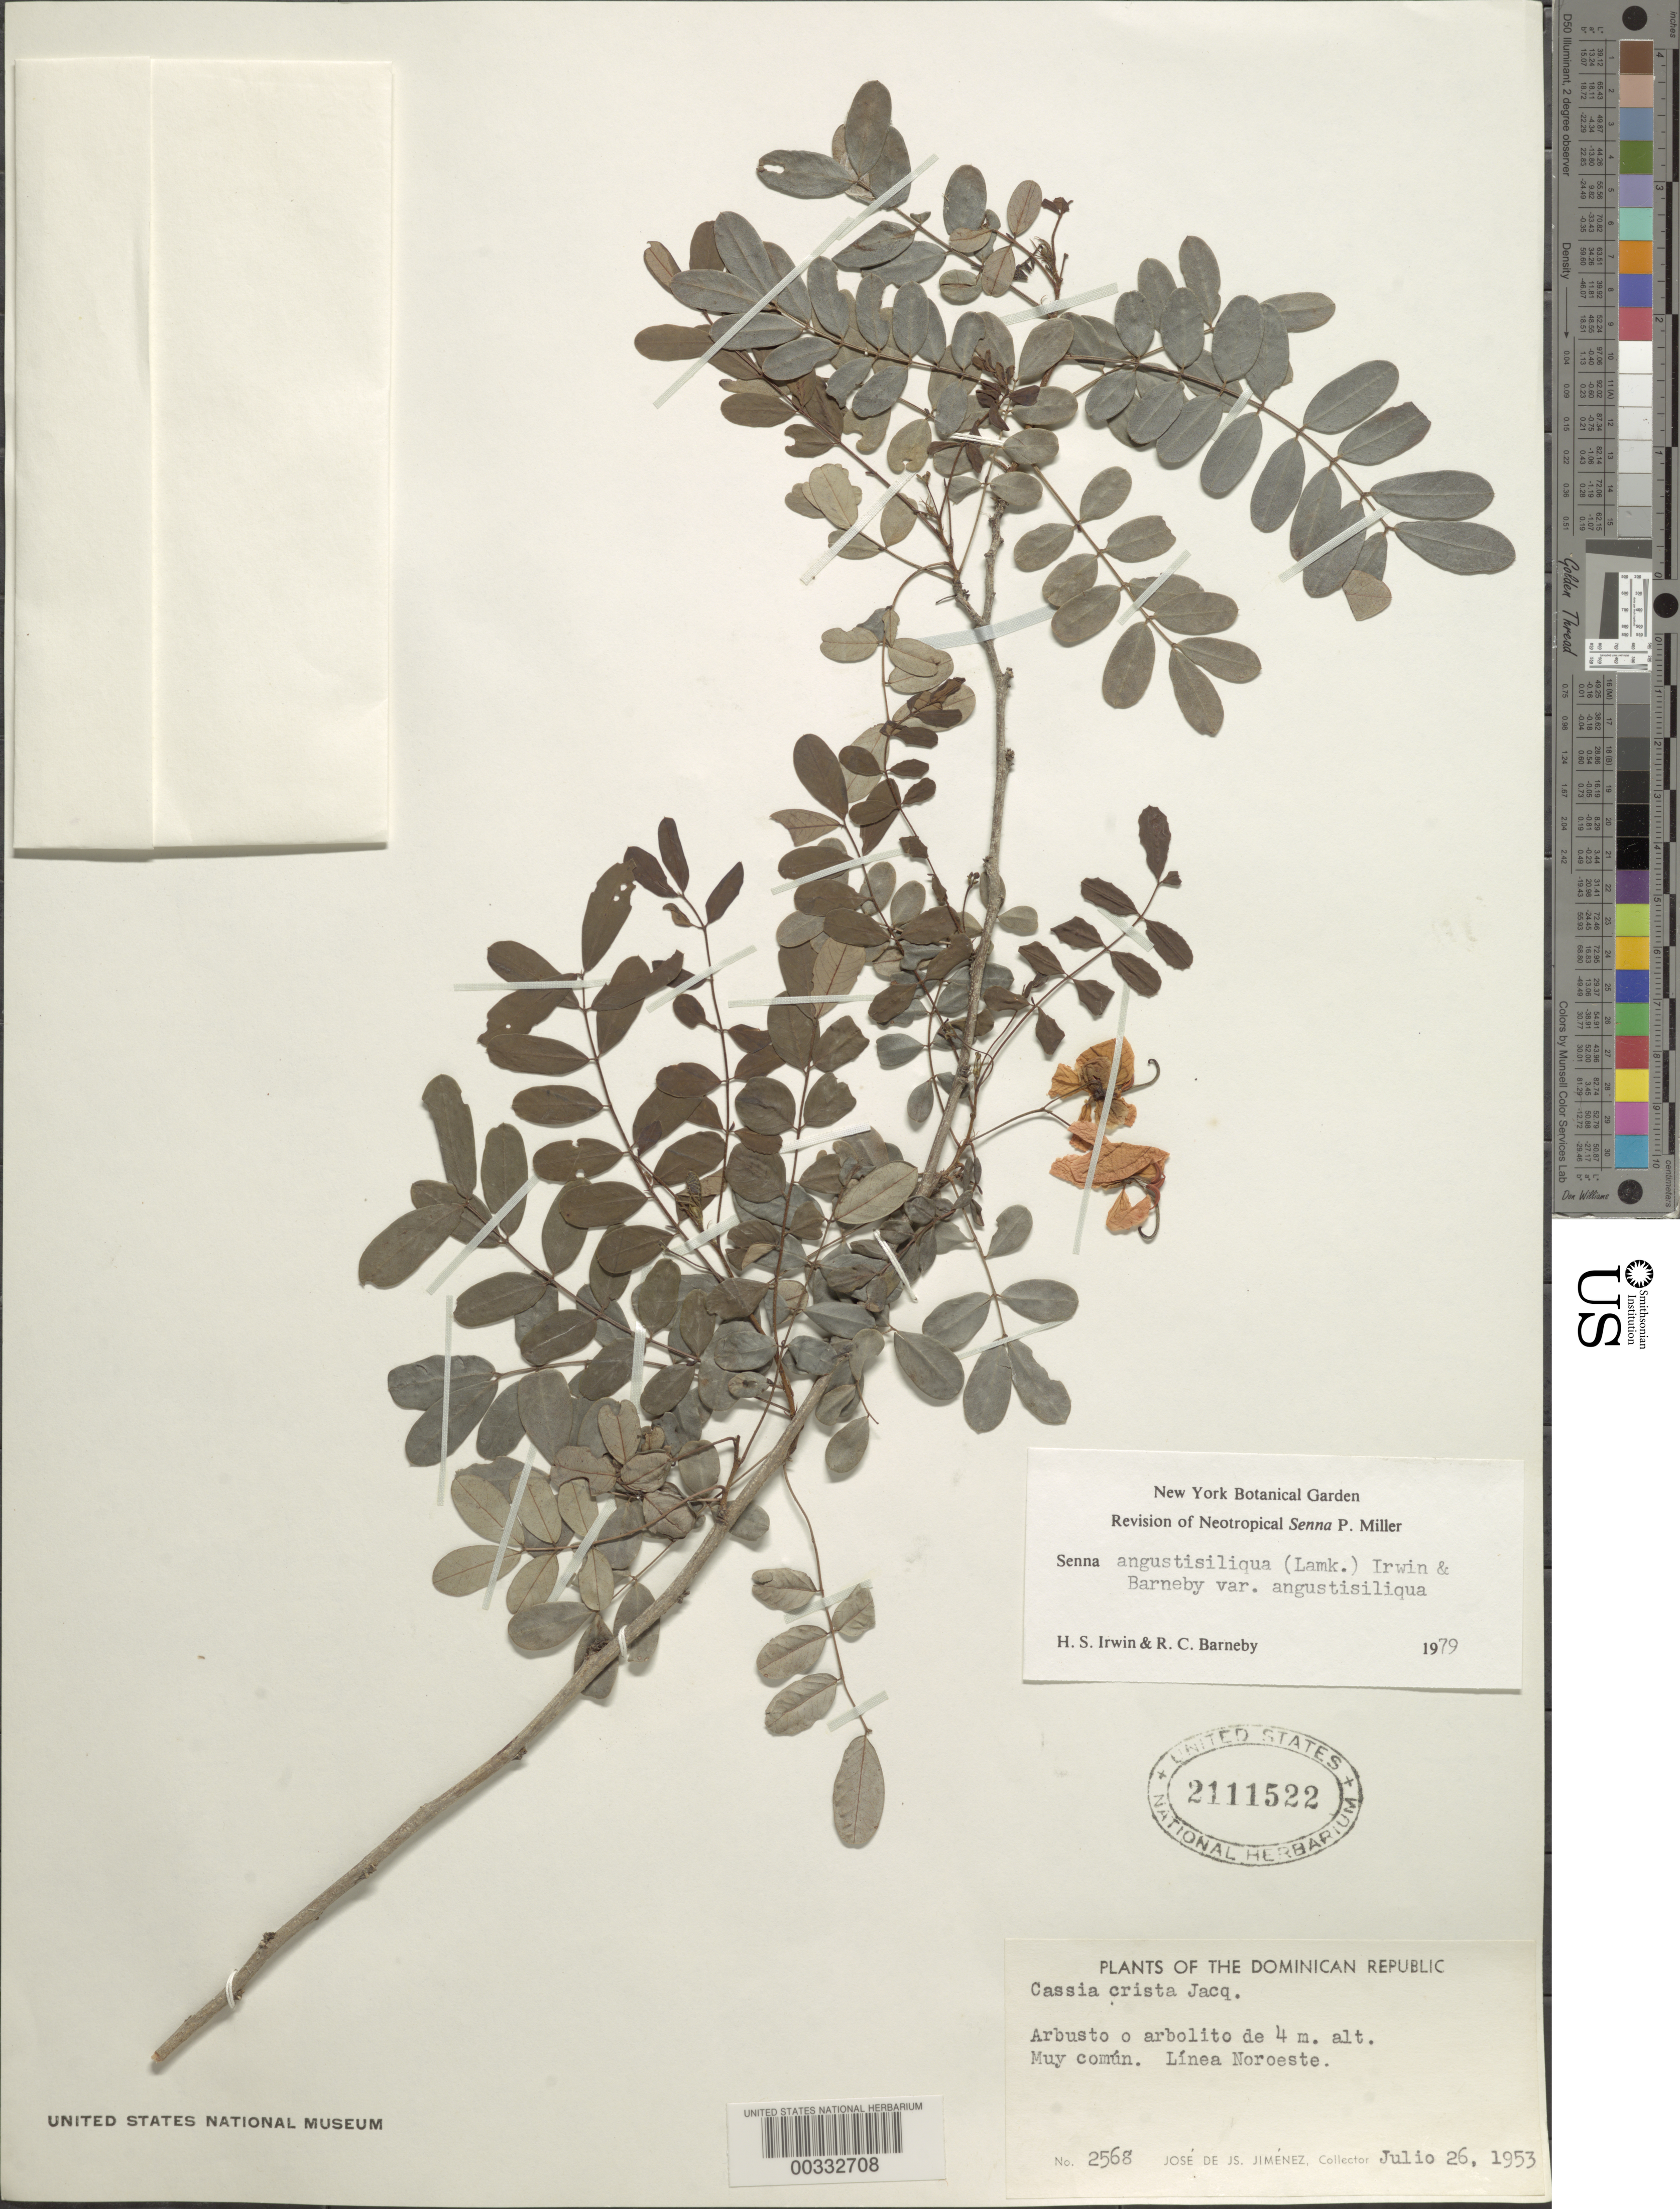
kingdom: Plantae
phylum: Tracheophyta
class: Magnoliopsida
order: Fabales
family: Fabaceae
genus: Senna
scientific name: Senna angustisiliqua var. angustisiliqua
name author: (Lam.) H.S. Irwin & Barneby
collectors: J. J. Jiménez Almonte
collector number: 2568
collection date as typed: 26 Jul 1953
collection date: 1953-07-26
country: Dominican Republic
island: Hispaniola Island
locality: Linea noreste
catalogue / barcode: US 2111522